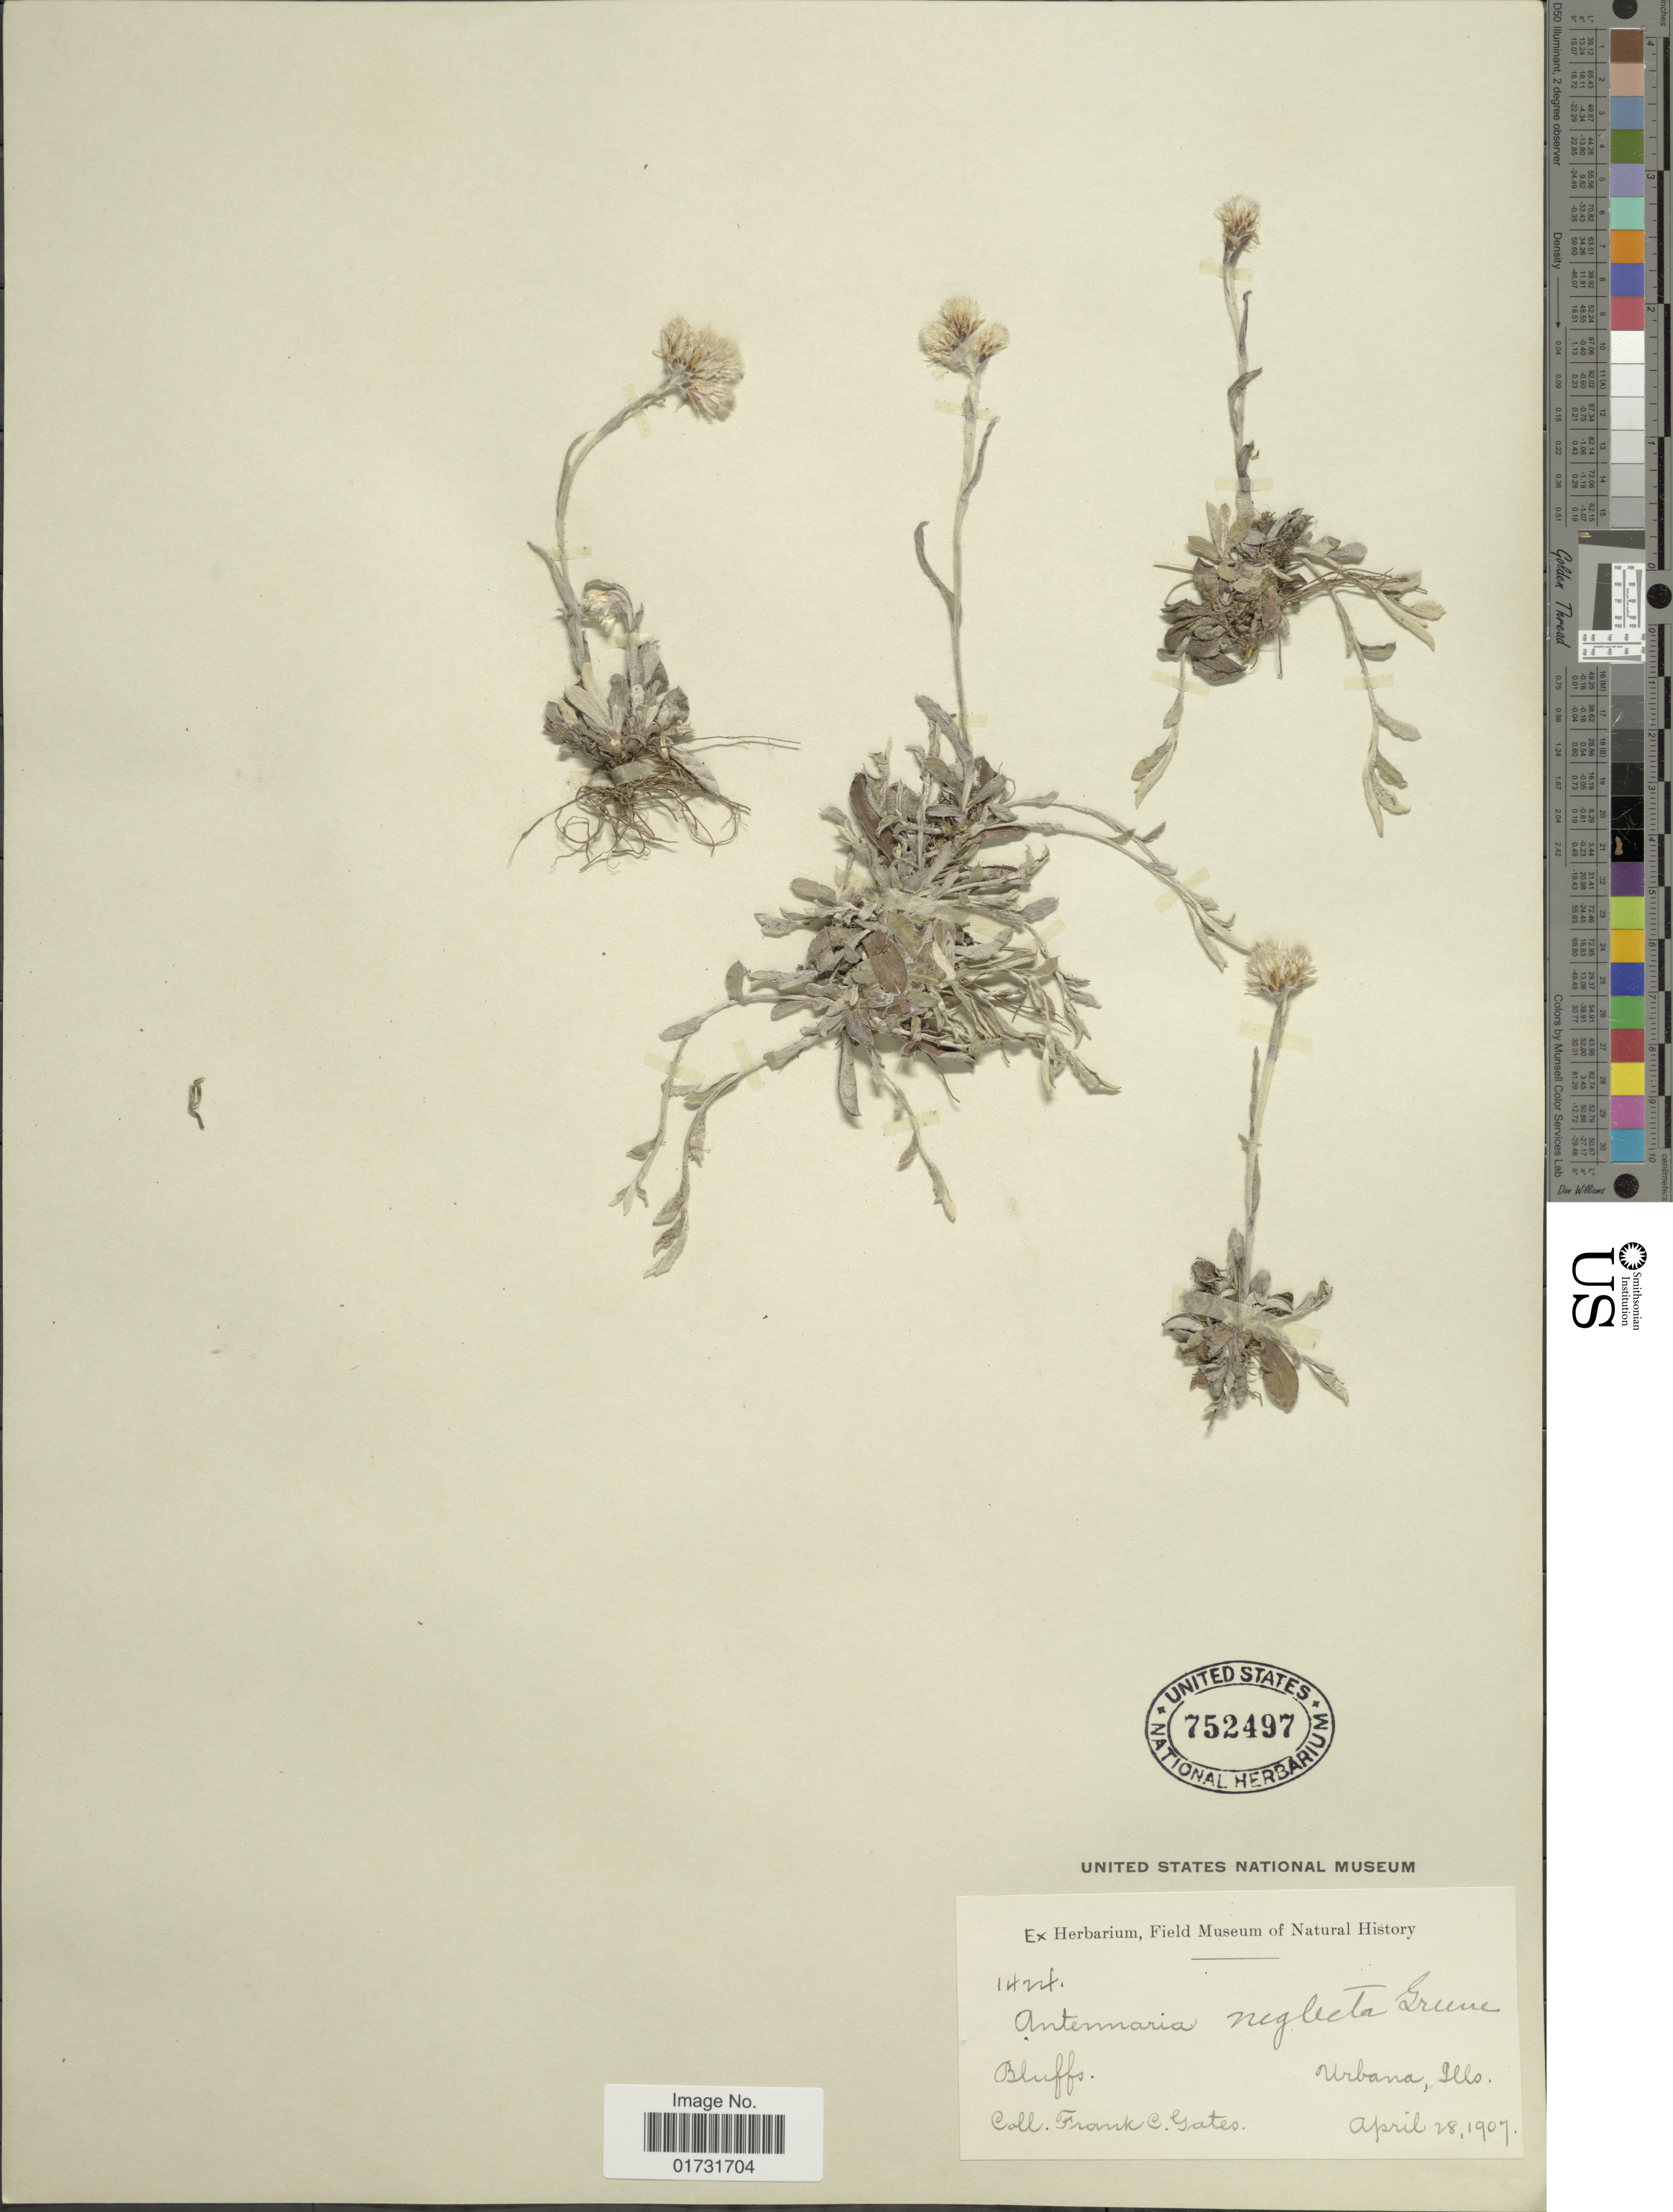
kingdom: Plantae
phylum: Tracheophyta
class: Magnoliopsida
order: Asterales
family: Asteraceae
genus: Antennaria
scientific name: Antennaria neglecta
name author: Greene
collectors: F. C. Gates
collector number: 14nt*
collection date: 1907-04-28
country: United States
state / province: Illinois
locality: Urbana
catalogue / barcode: US 752497